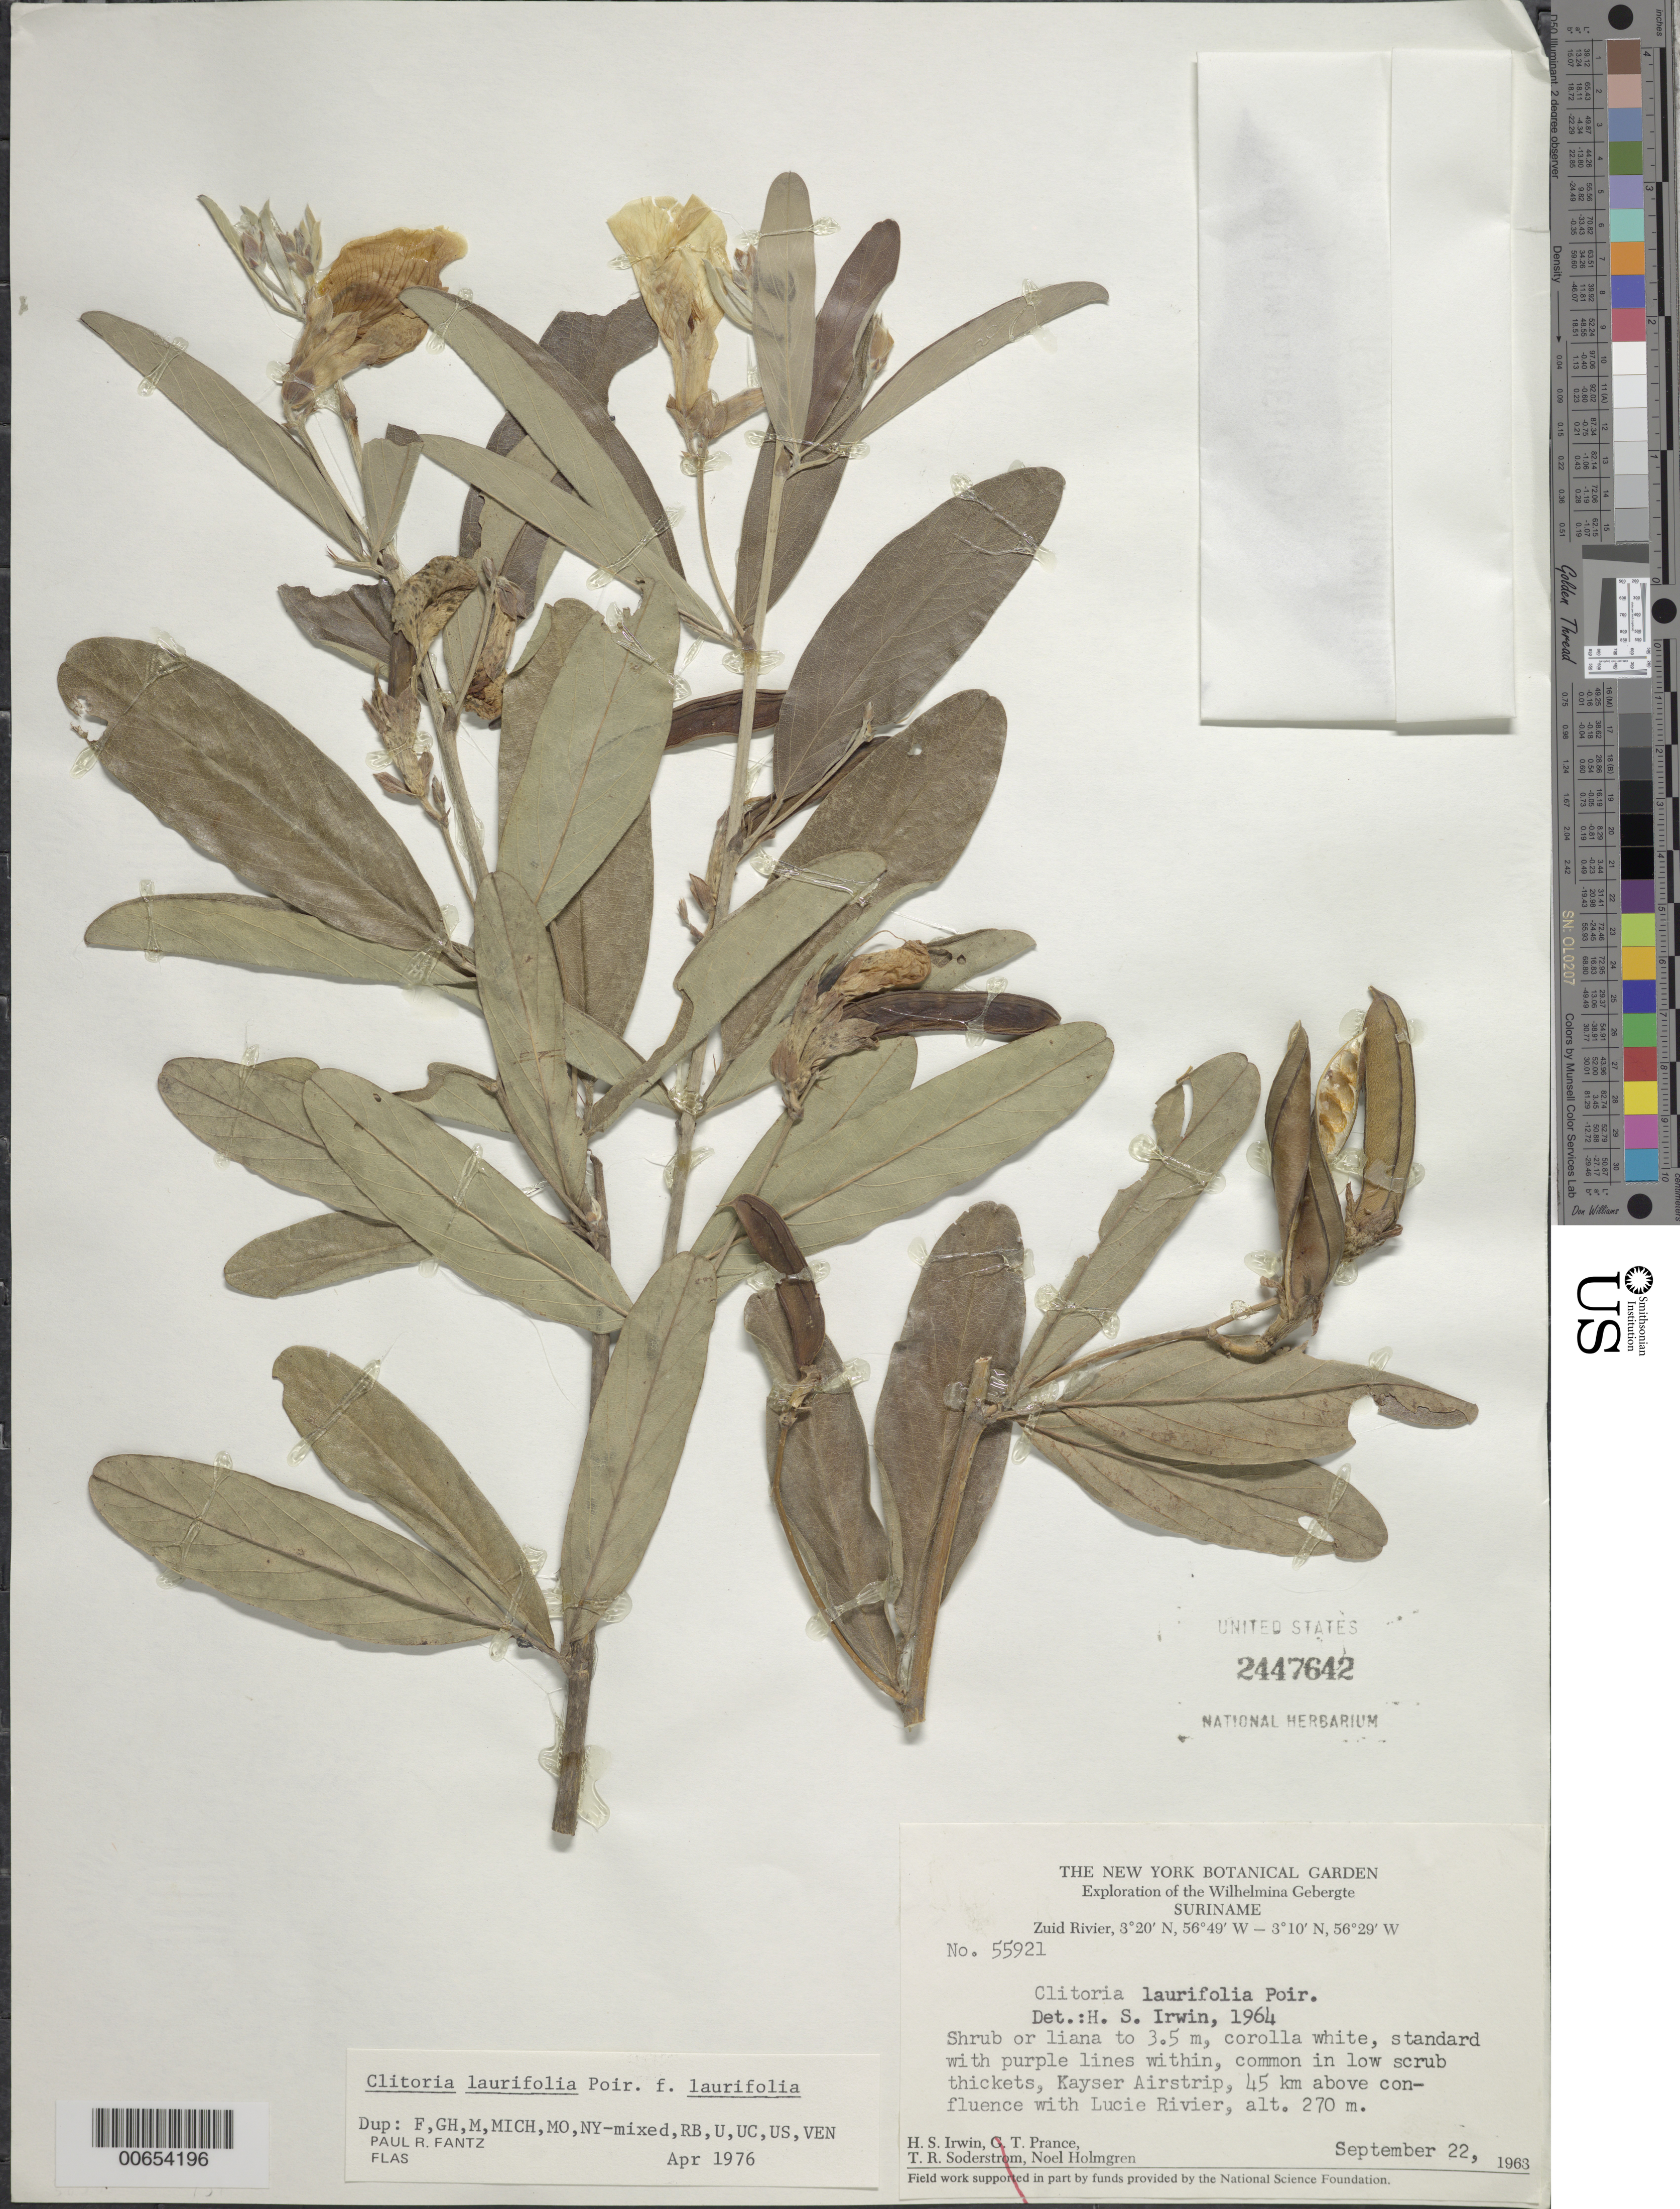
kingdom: Plantae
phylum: Tracheophyta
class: Magnoliopsida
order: Fabales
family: Fabaceae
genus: Clitoria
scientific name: Clitoria laurifolia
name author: Poir.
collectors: H. Irwin, G. T. Prance, T. R. Soderstrom & N. H. Holmgren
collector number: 55921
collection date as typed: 22-Sep-63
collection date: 1963-09-22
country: Suriname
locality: Kayser Airstrip, Zuid R., 45 km above confl. with Lucie R., Wilhelmina Gebergte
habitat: Low scrub thickets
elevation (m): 270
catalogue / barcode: US 2447642